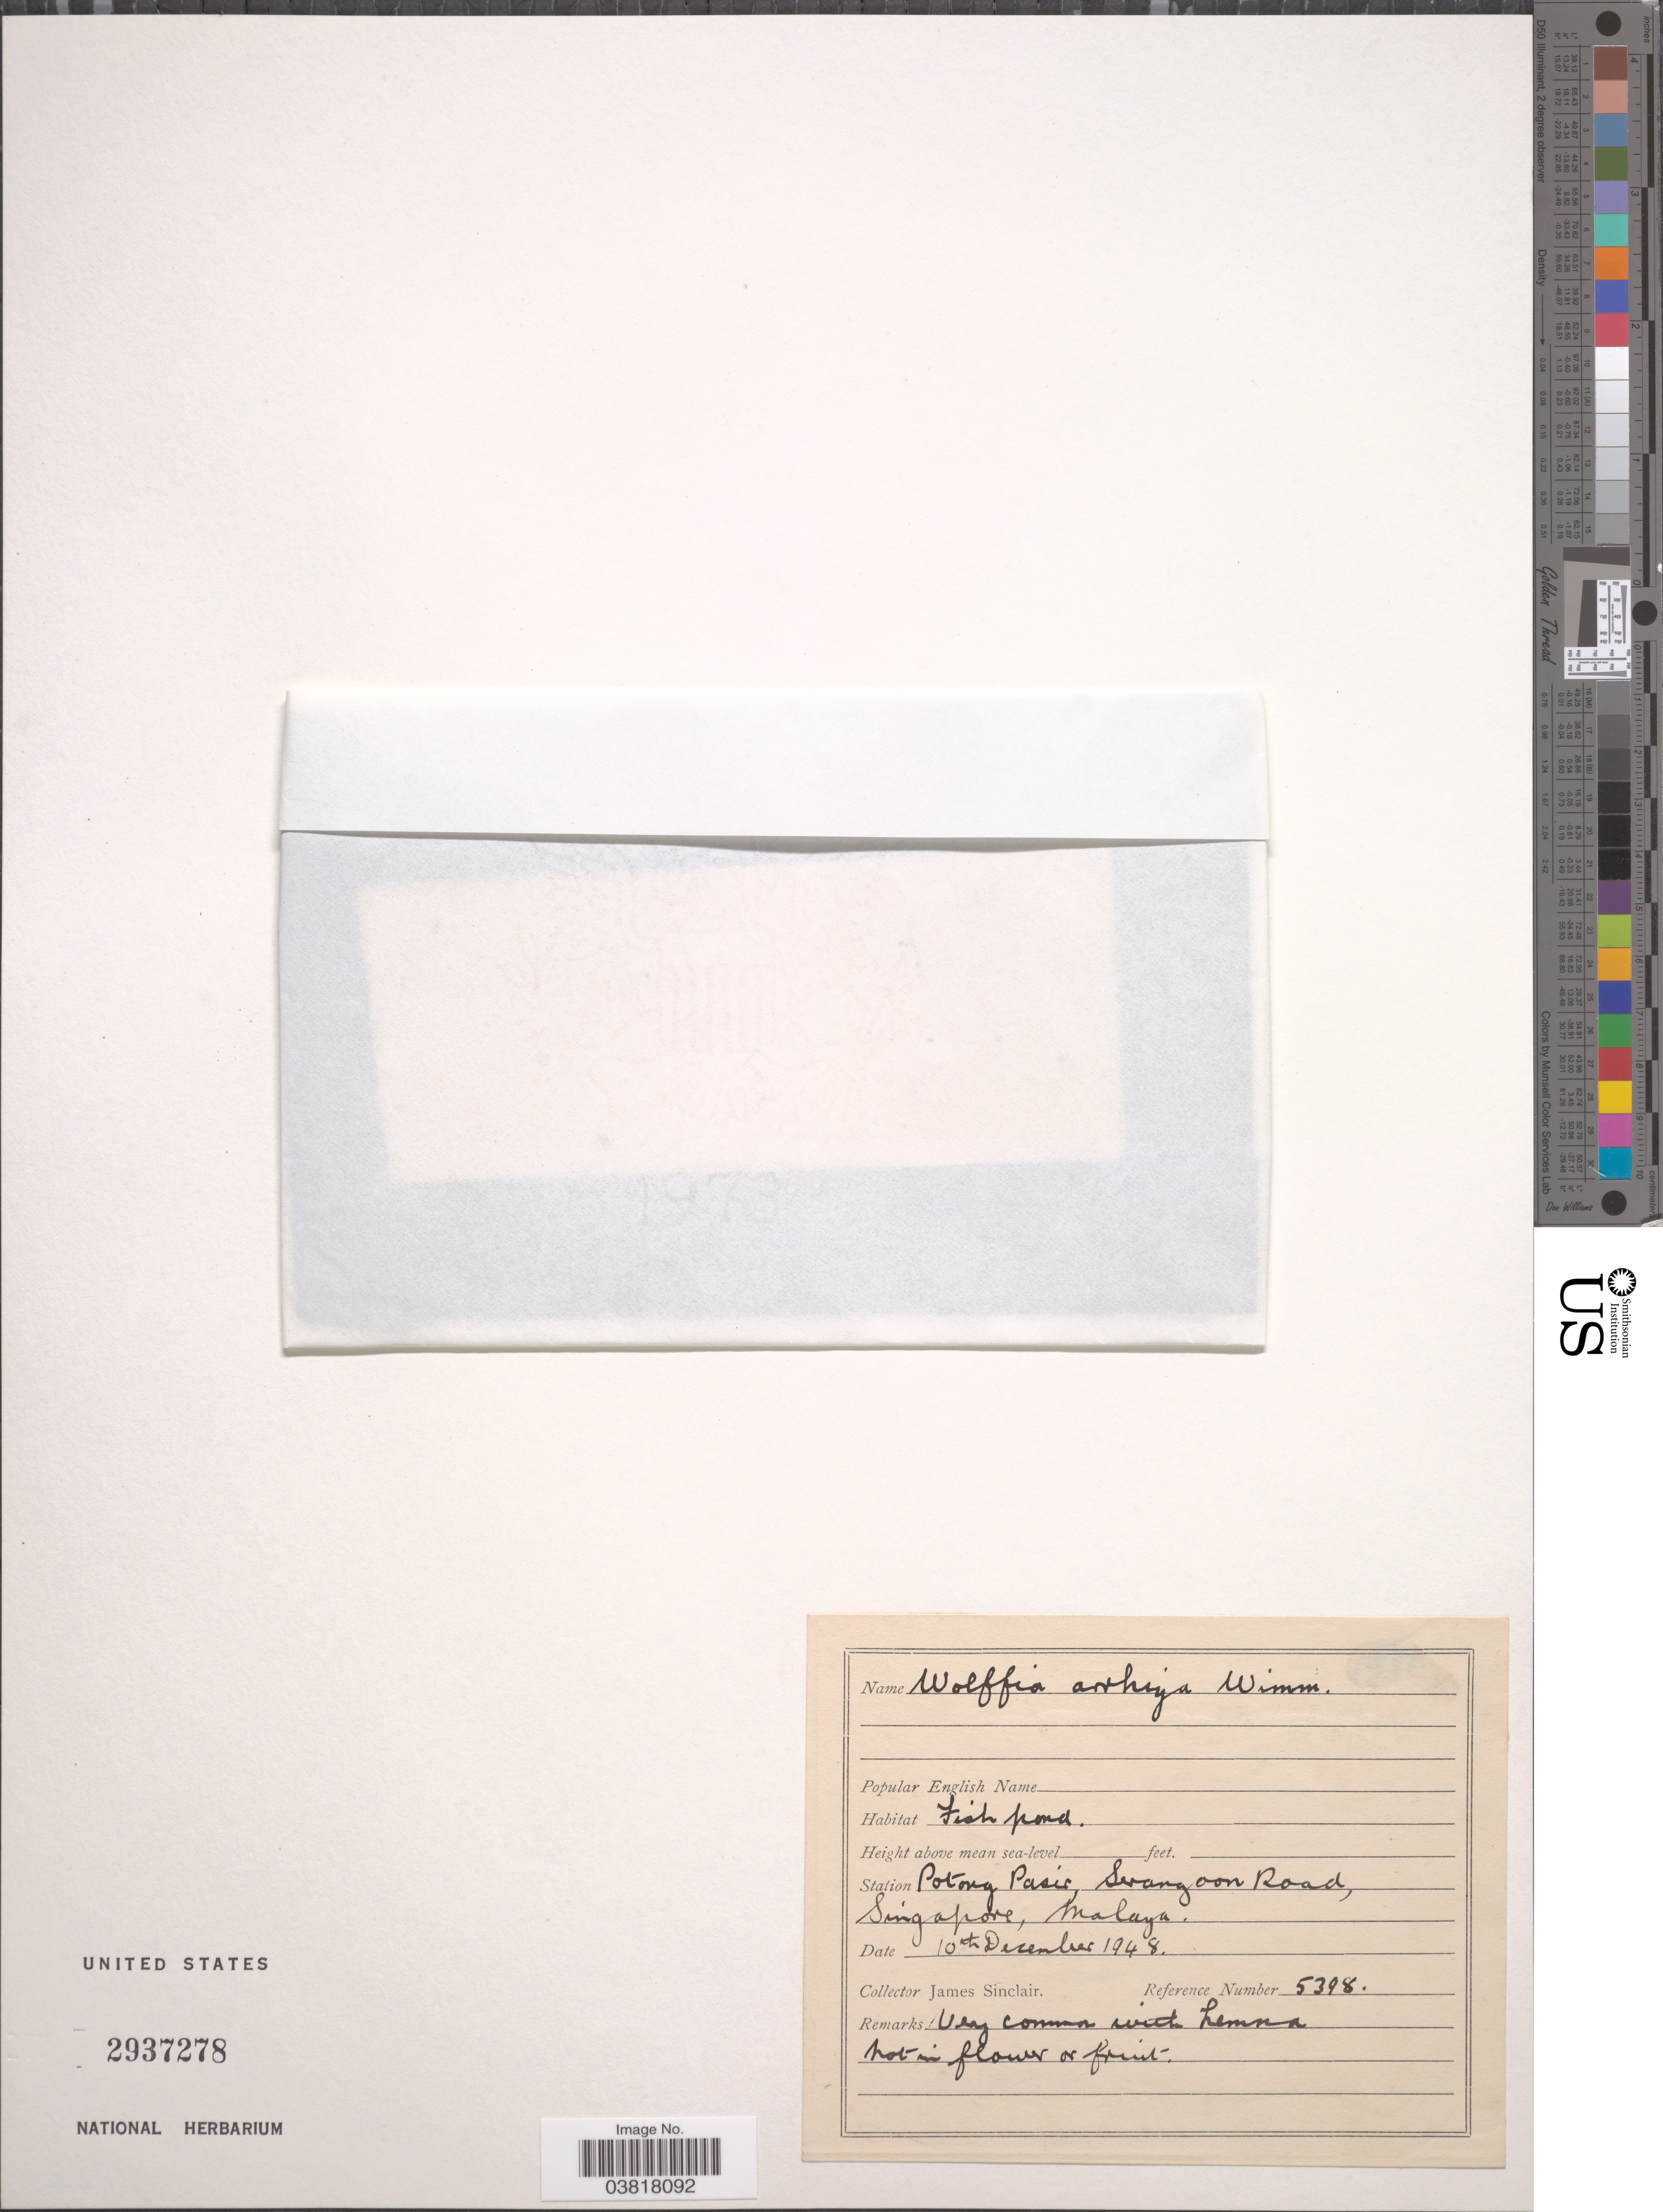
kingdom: Plantae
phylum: Tracheophyta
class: Liliopsida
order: Alismatales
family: Araceae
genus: Wolffia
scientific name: Wolffia arrhiza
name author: (L.) Horkel ex Wimm.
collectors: J. Sinclair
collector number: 5398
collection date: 1948-12-10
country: Singapore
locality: Station Potong Pasir, Serangoon Road, Malaya.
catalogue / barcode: US 2937278